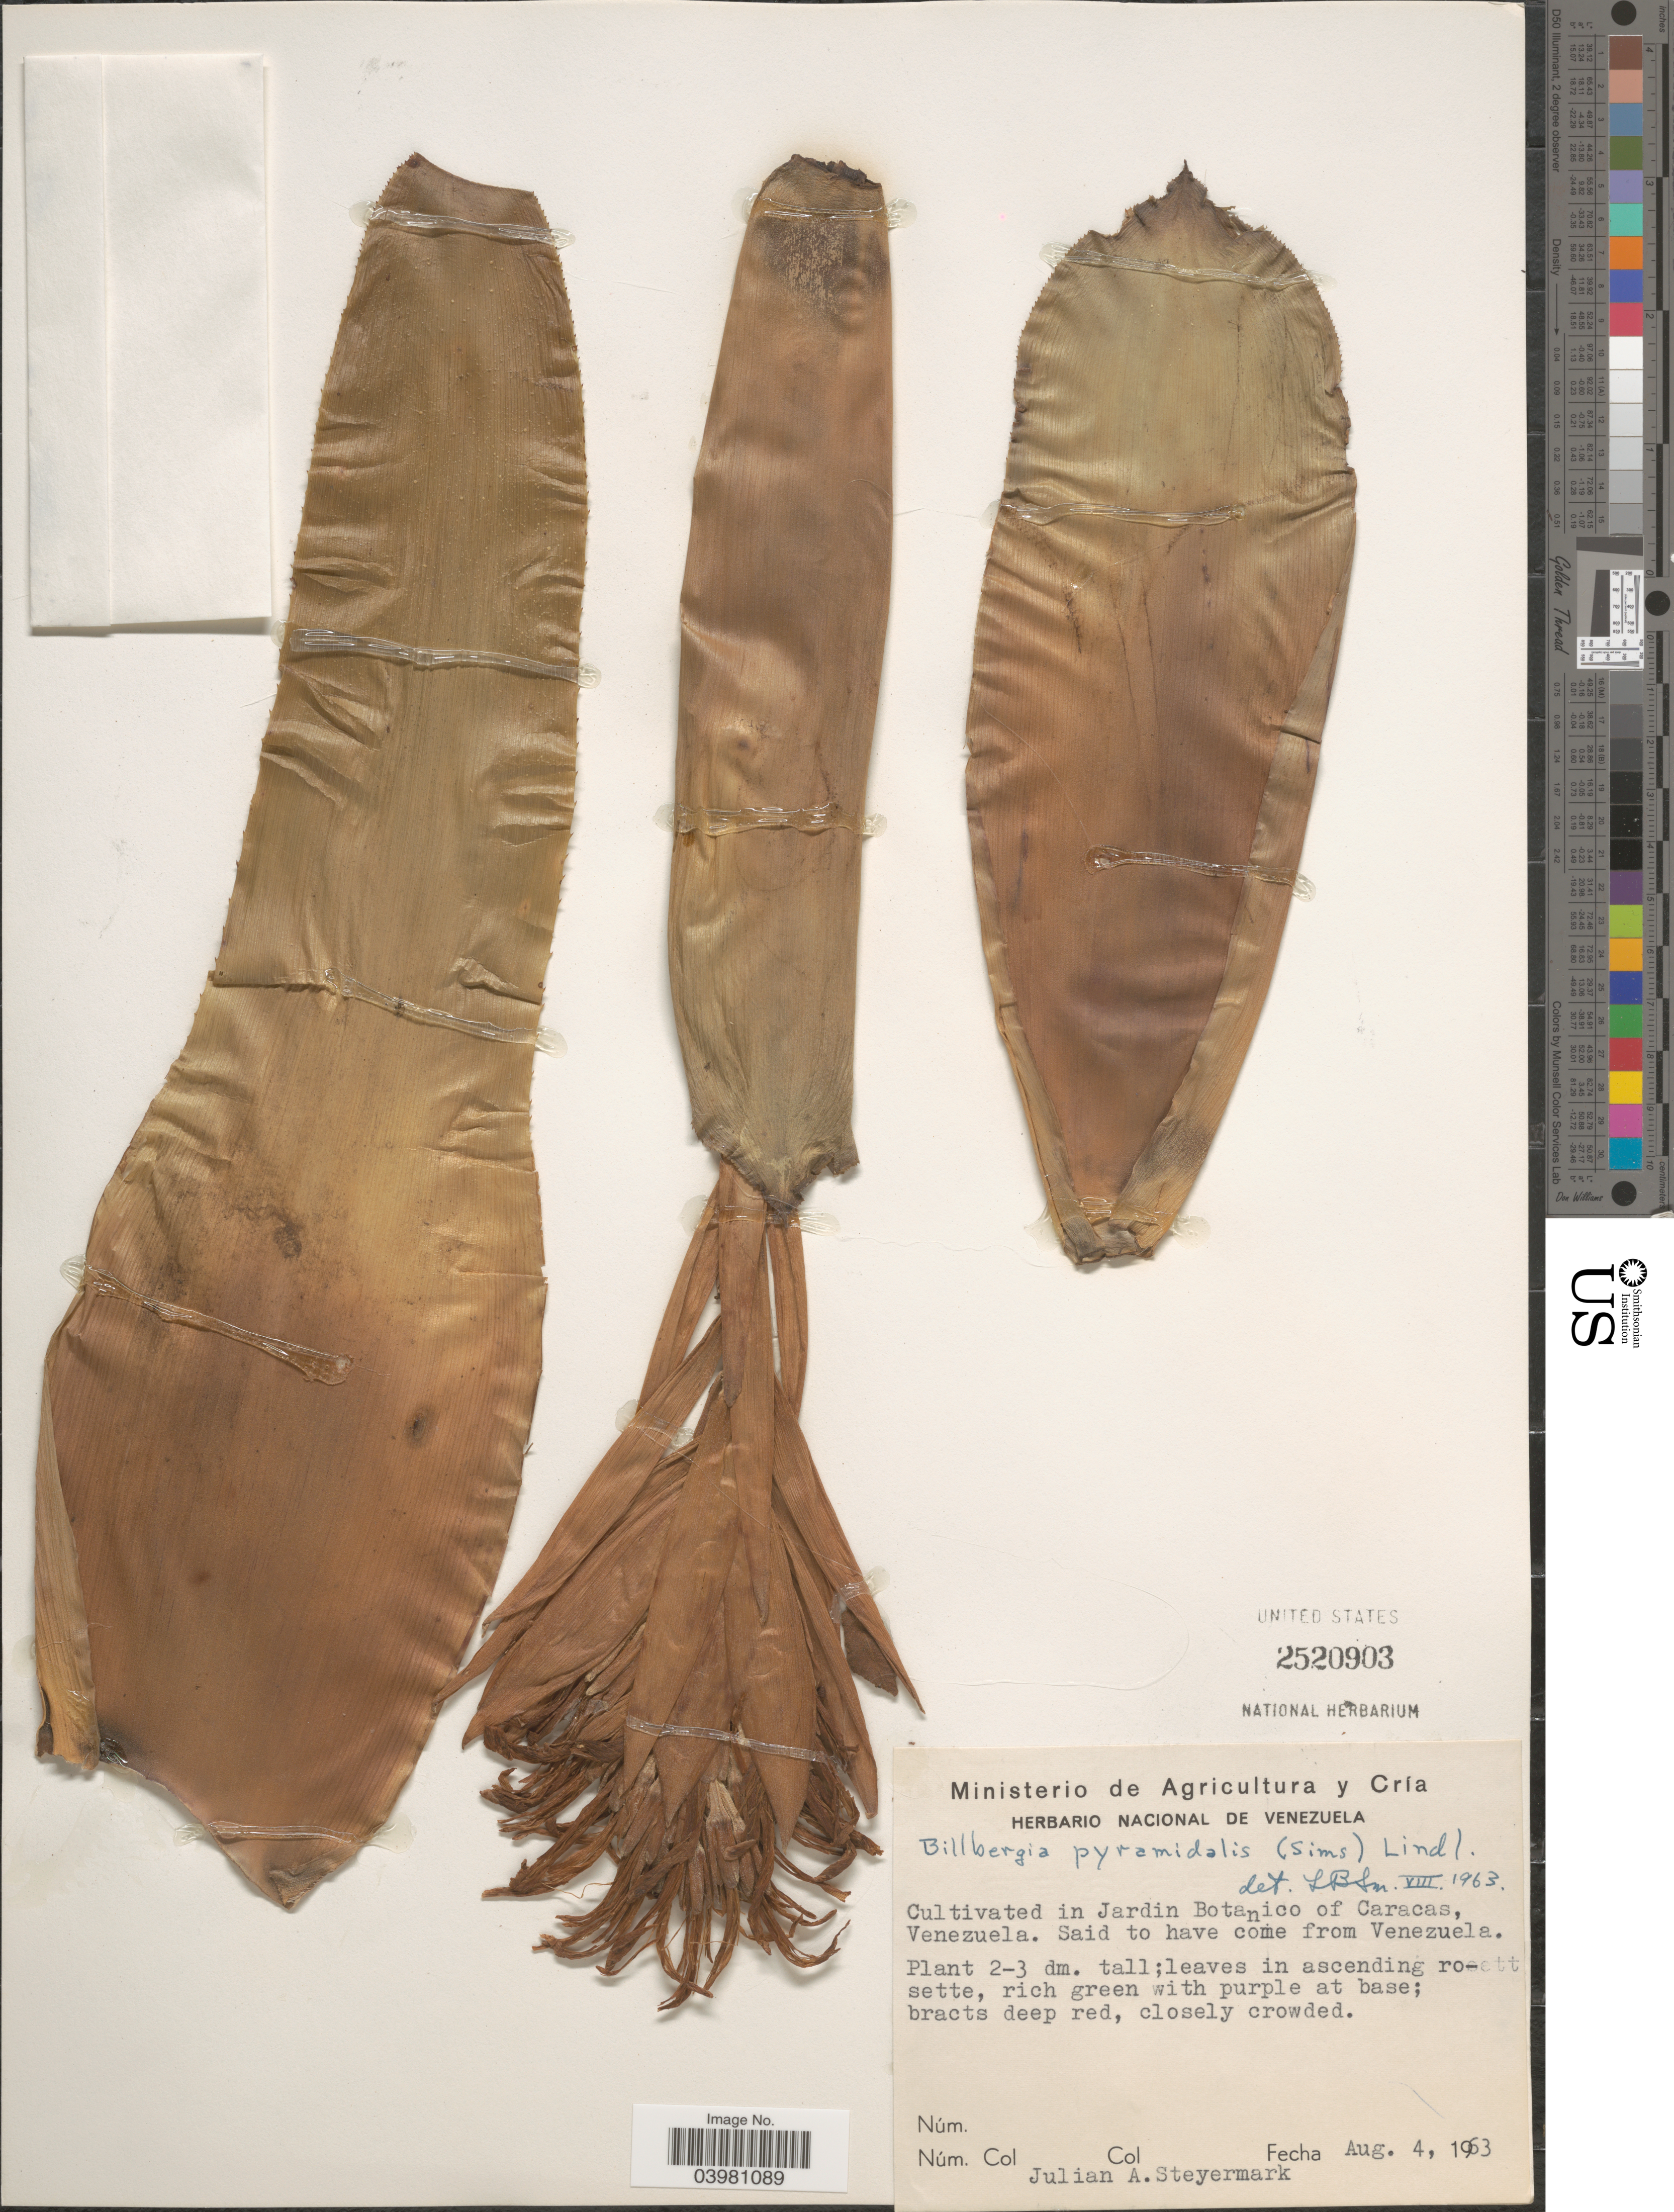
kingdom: Plantae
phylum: Tracheophyta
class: Liliopsida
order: Poales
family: Bromeliaceae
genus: Billbergia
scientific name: Billbergia pyramidalis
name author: (Sims) Lindl.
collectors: J. Steyermark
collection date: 1963-08-04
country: Venezuela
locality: Jardin Botanico of Caracas.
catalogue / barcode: US 2520903